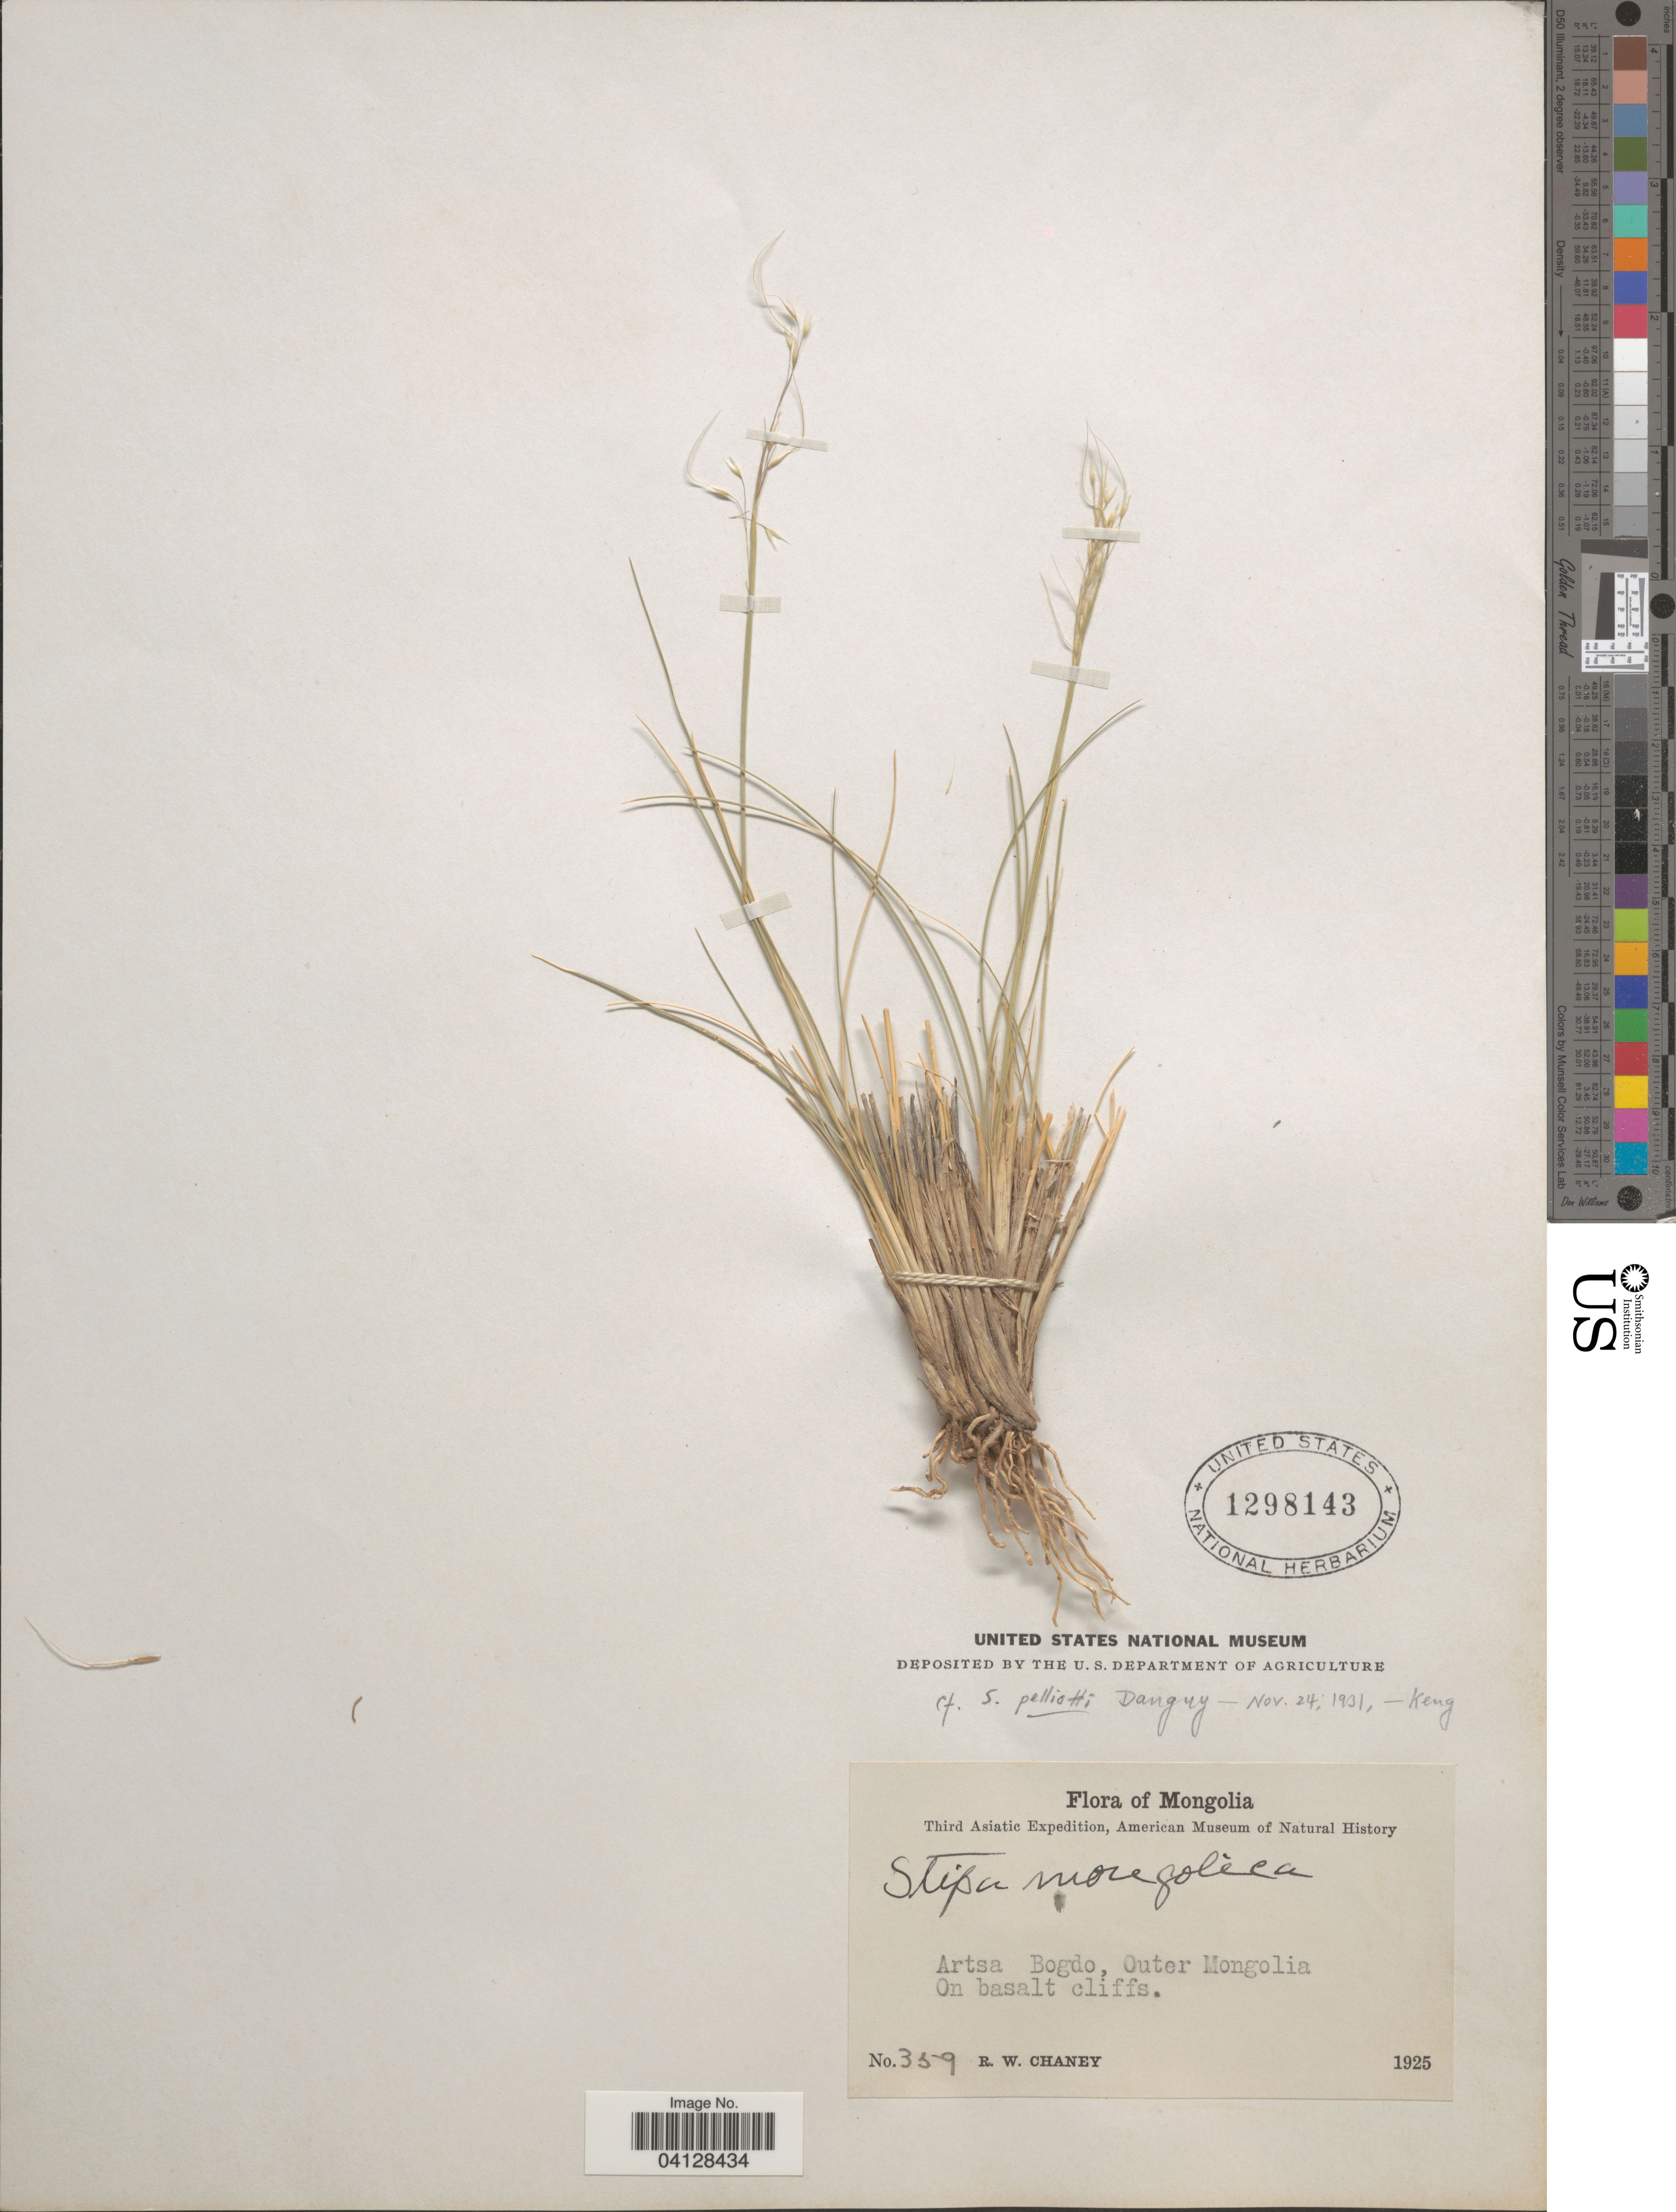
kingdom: Plantae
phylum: Tracheophyta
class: Liliopsida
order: Poales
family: Poaceae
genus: Stipa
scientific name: Stipa mongolica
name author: Turcz. ex Trin.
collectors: R. Chaney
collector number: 359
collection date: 1925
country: Mongolia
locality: Third Asiatic Expedition, American Museum of Natural History. Artsa Bogdo, Outer Mongolia.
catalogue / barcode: US 1298143